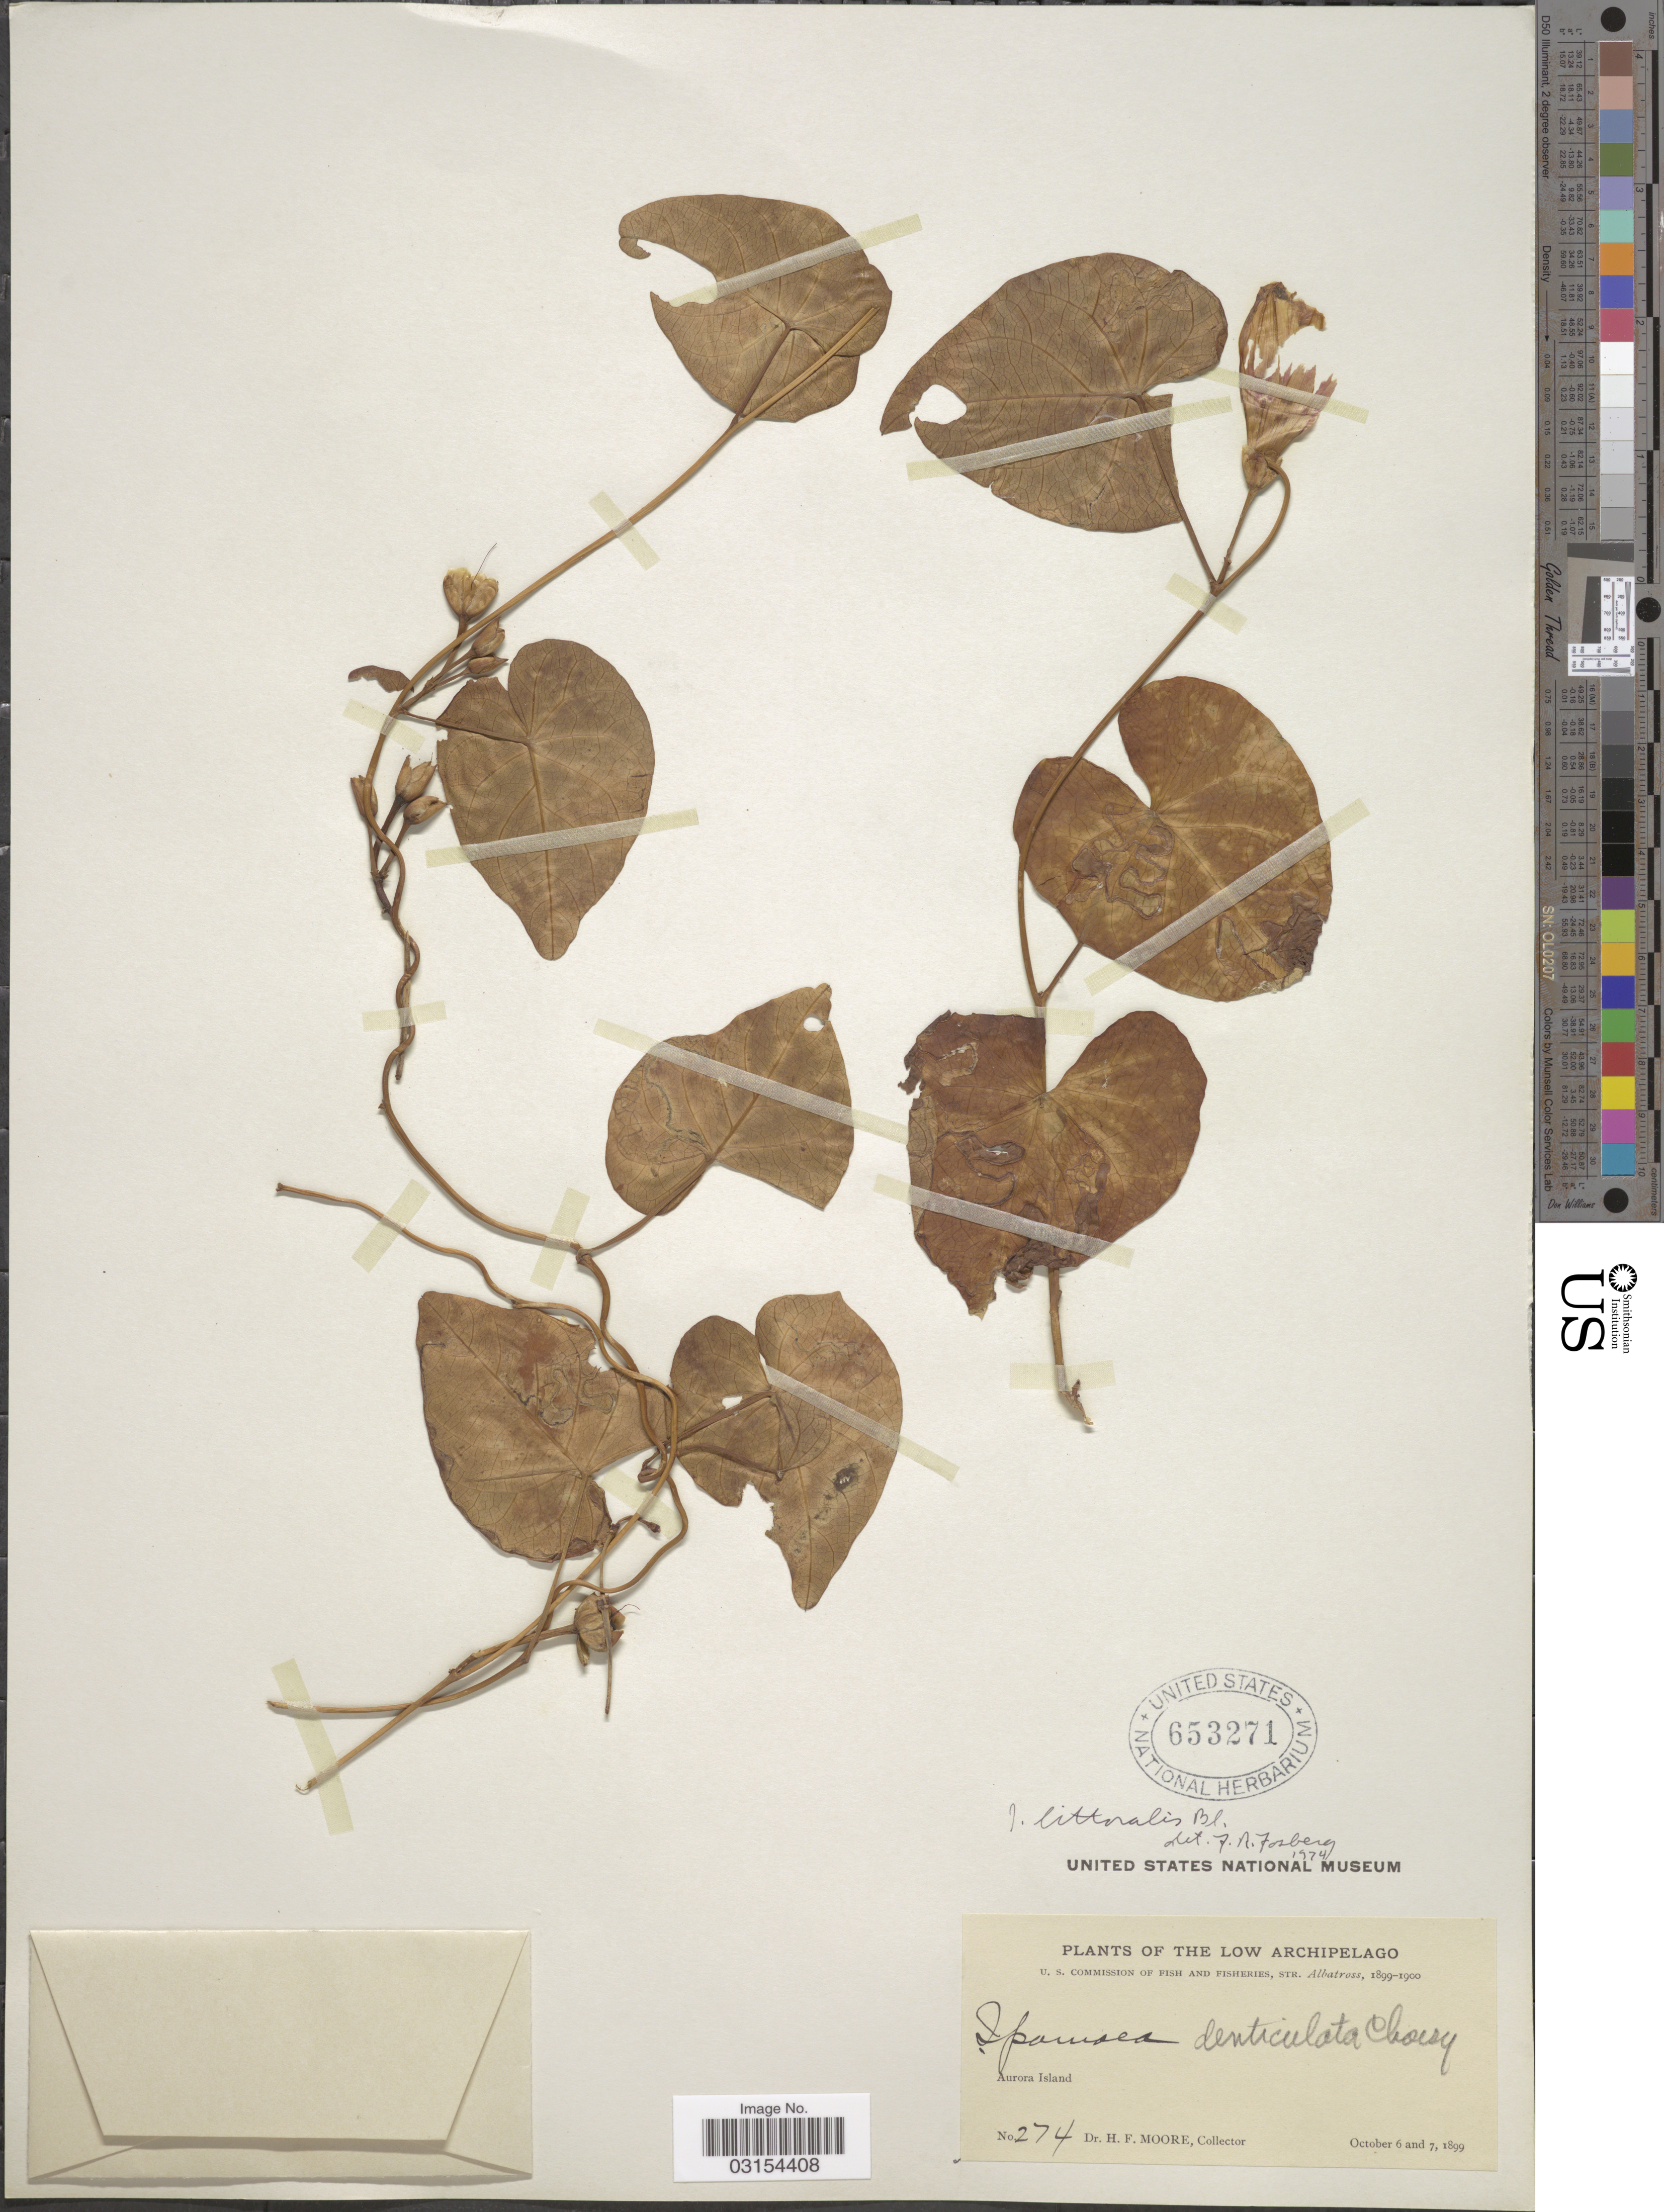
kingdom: Plantae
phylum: Tracheophyta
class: Magnoliopsida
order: Solanales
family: Convolvulaceae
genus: Ipomoea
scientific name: Ipomoea littoralis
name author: Blume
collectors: H. F. Moore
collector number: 274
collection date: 1899-10-06/1899-10-07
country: Vanuatu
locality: The Low Archipelago. Aurora Island.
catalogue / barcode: US 653271